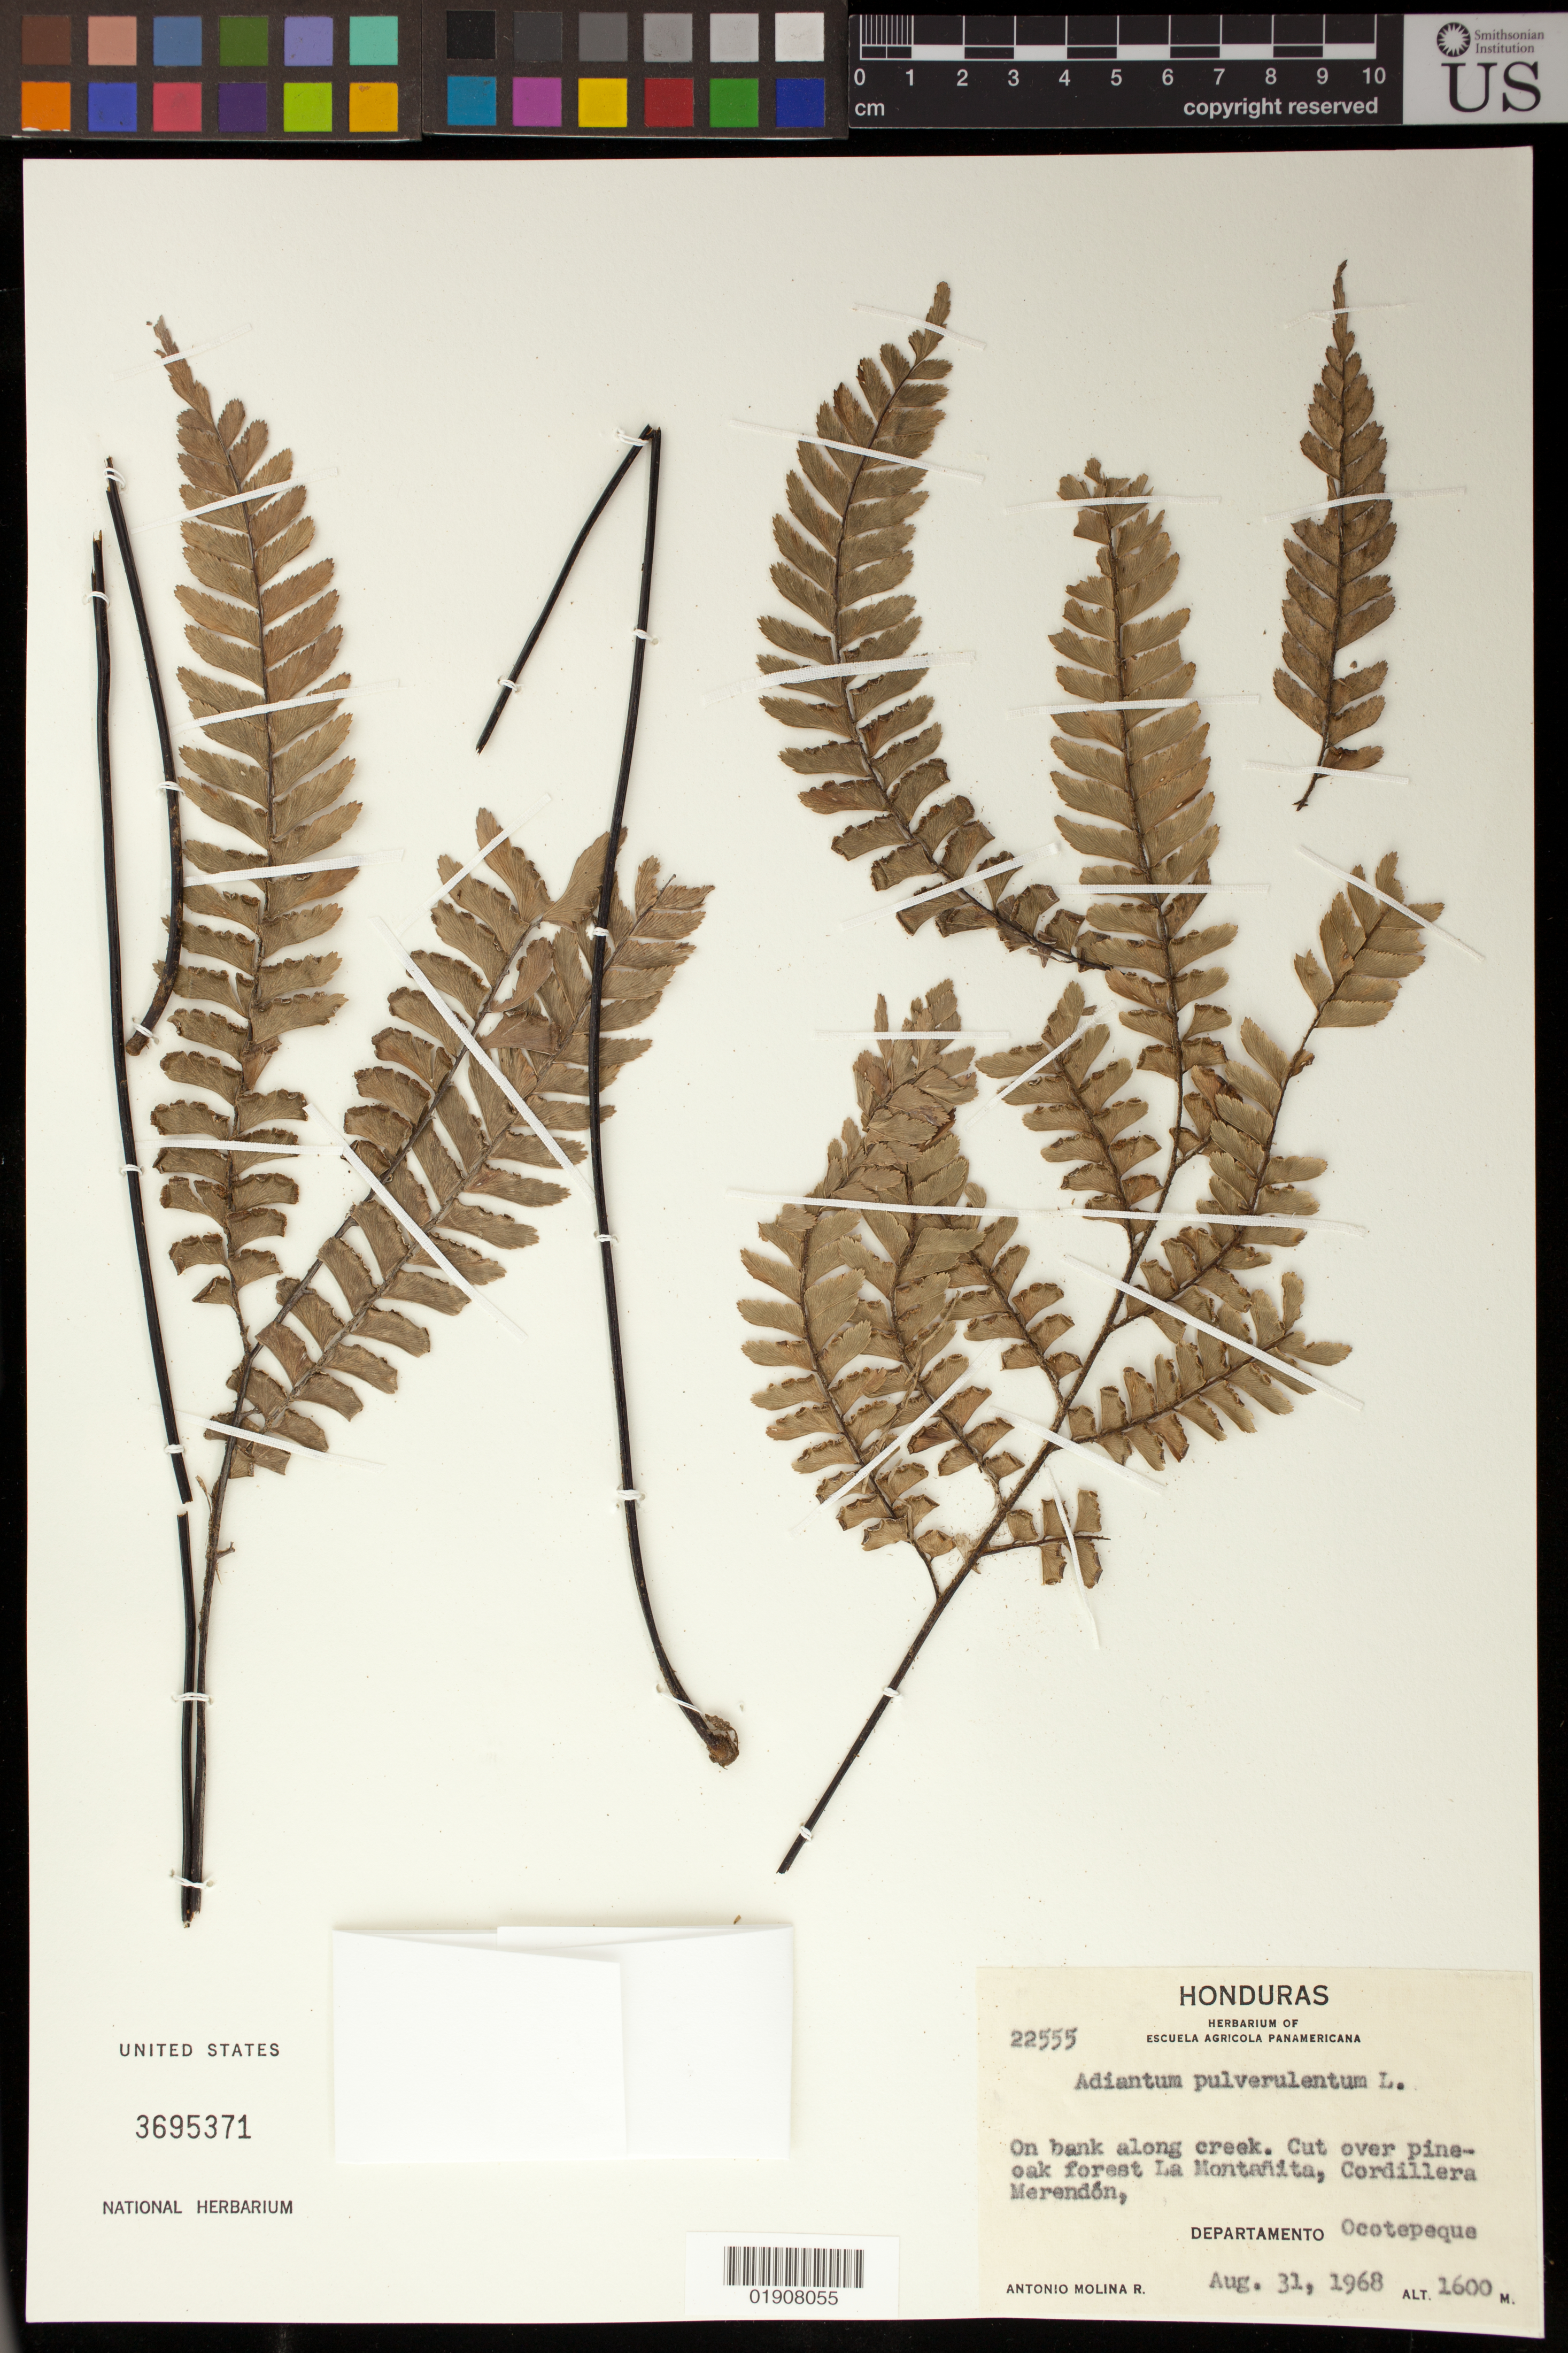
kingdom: Plantae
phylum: Tracheophyta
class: Polypodiopsida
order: Polypodiales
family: Pteridaceae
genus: Adiantum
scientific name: Adiantum pulverulentum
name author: L.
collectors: A. Molina R.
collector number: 22555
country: Honduras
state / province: Ocotepeque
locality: La Montañita, Cordillera Merendón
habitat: On bank along creek. Cut over pine-oak forest.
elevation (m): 1600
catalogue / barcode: US 3695371